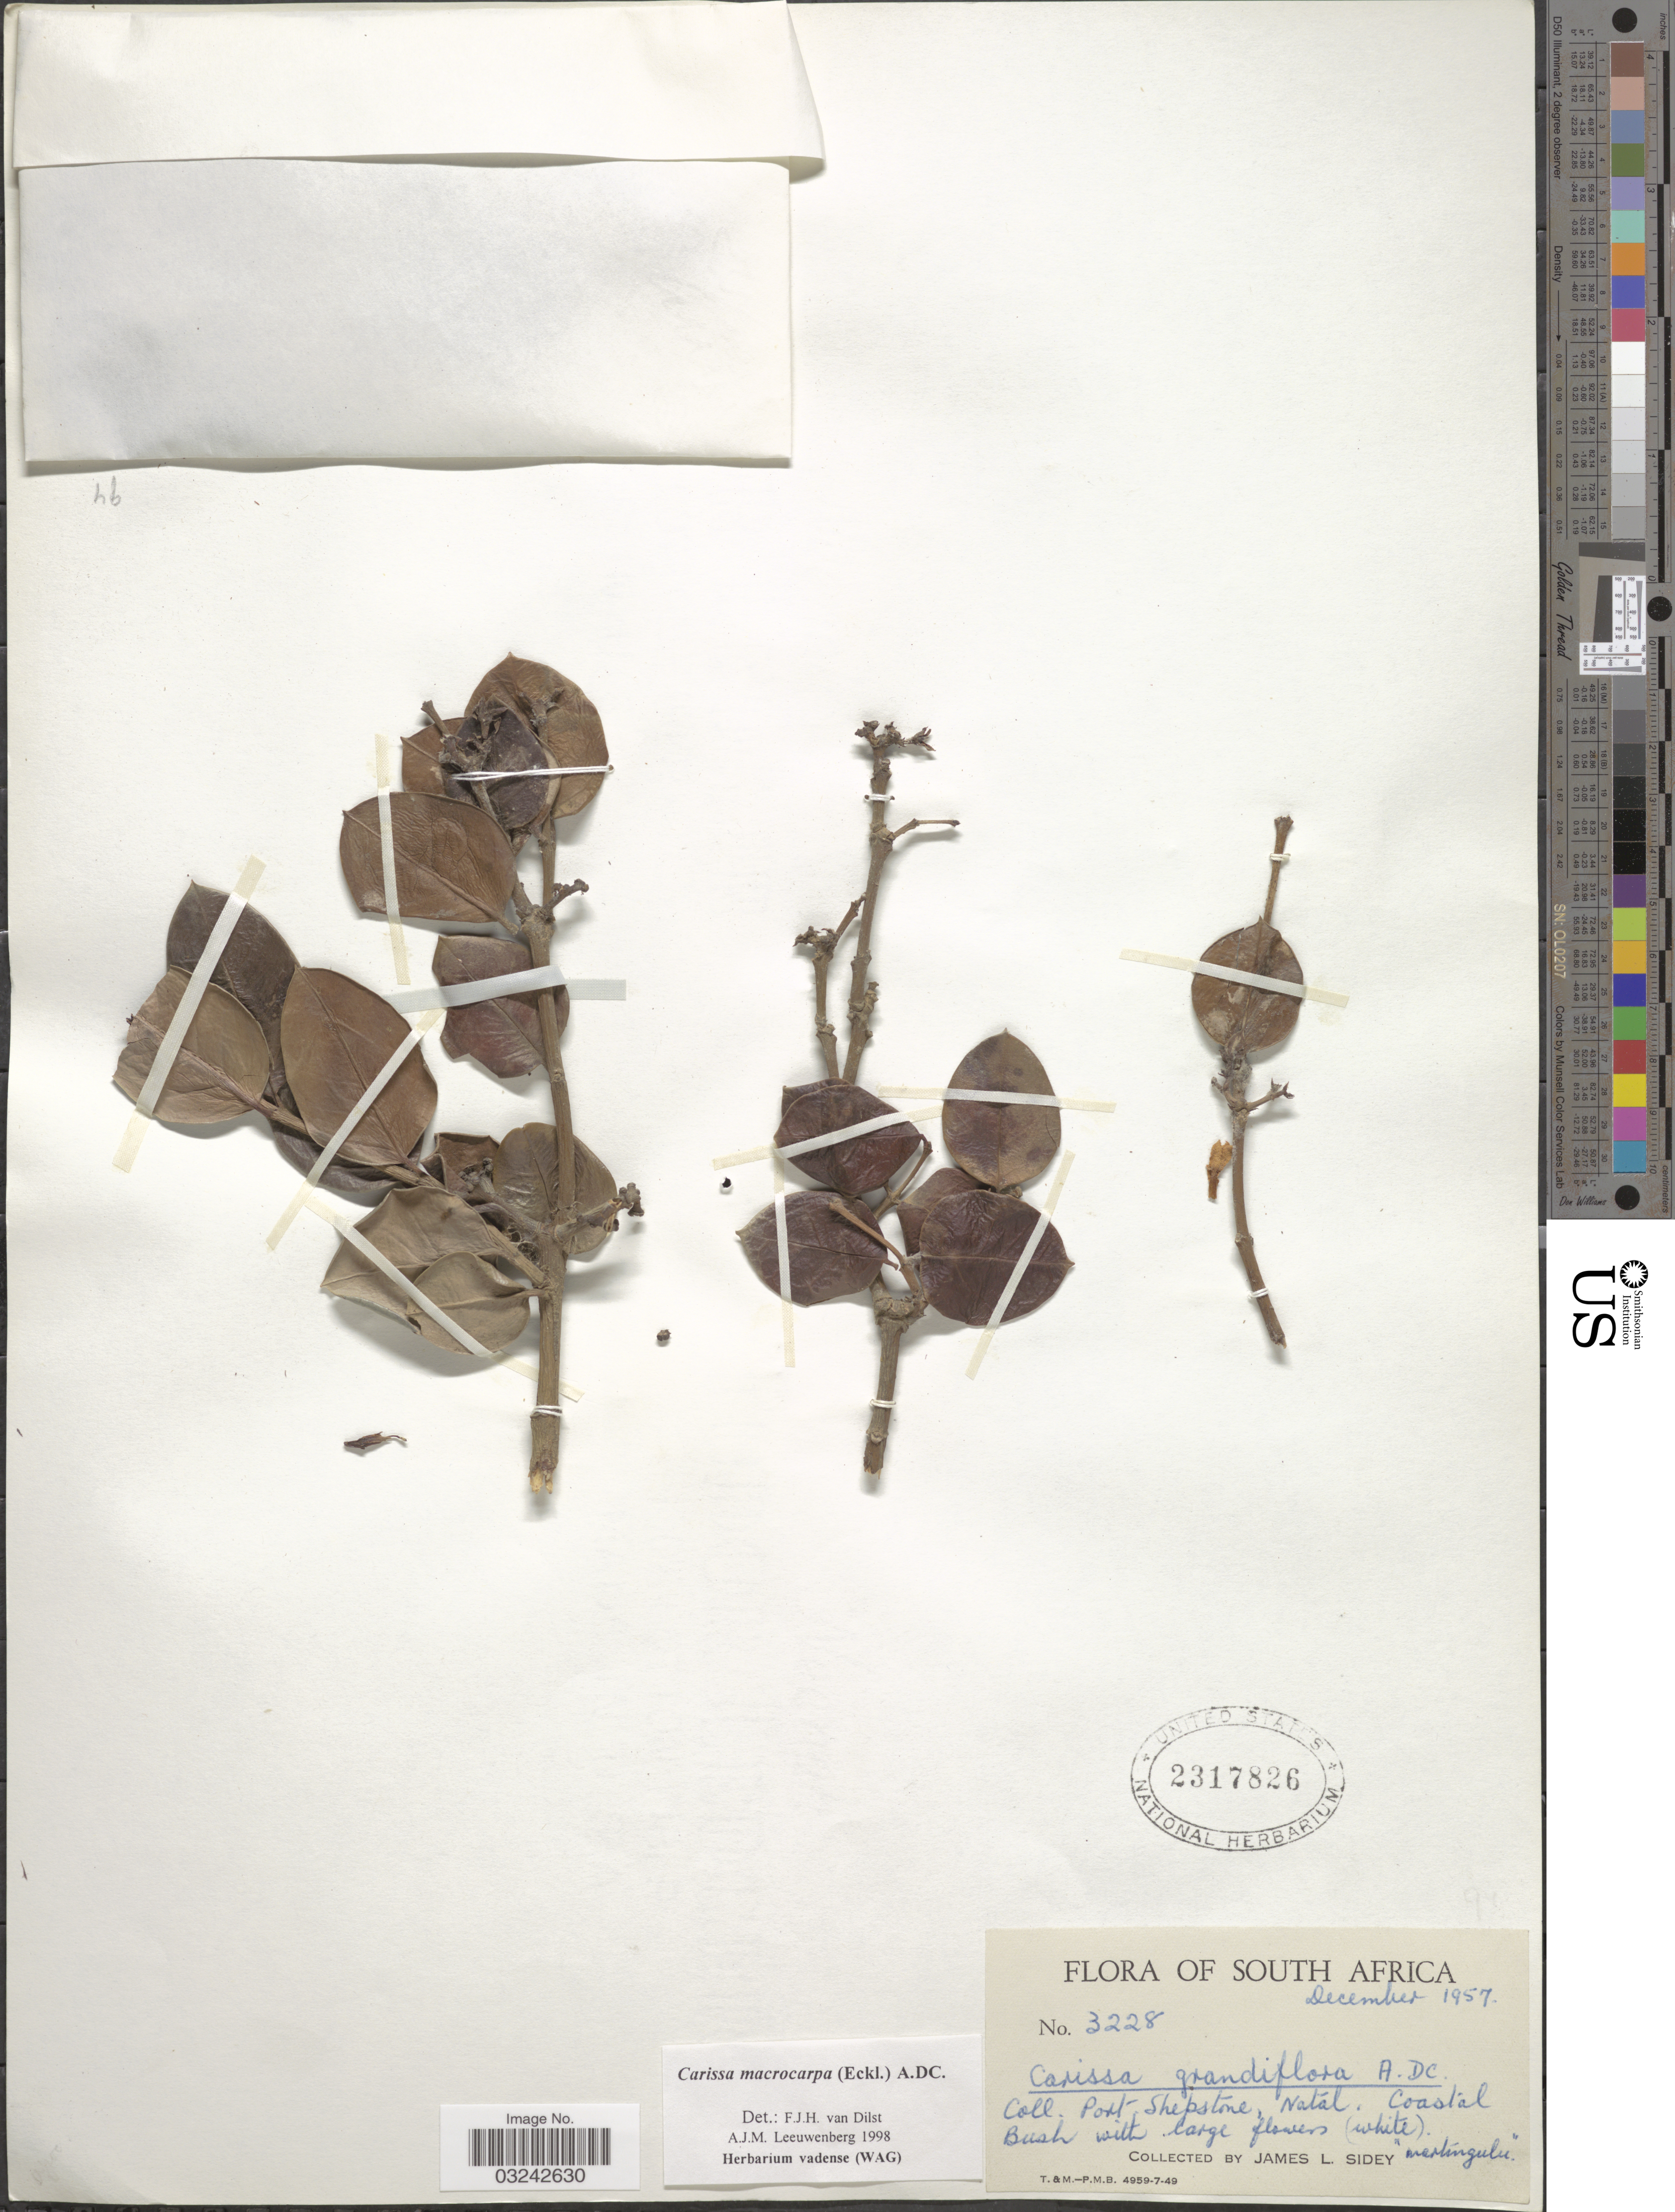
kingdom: Plantae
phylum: Tracheophyta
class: Magnoliopsida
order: Gentianales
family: Apocynaceae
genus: Carissa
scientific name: Carissa macrocarpa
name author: (Eckl.) A. DC.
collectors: J. L. Sidey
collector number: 3228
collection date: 1957-12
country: South Africa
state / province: KwaZulu-Natal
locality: Port Shepstone, Natal.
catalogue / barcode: US 2317826